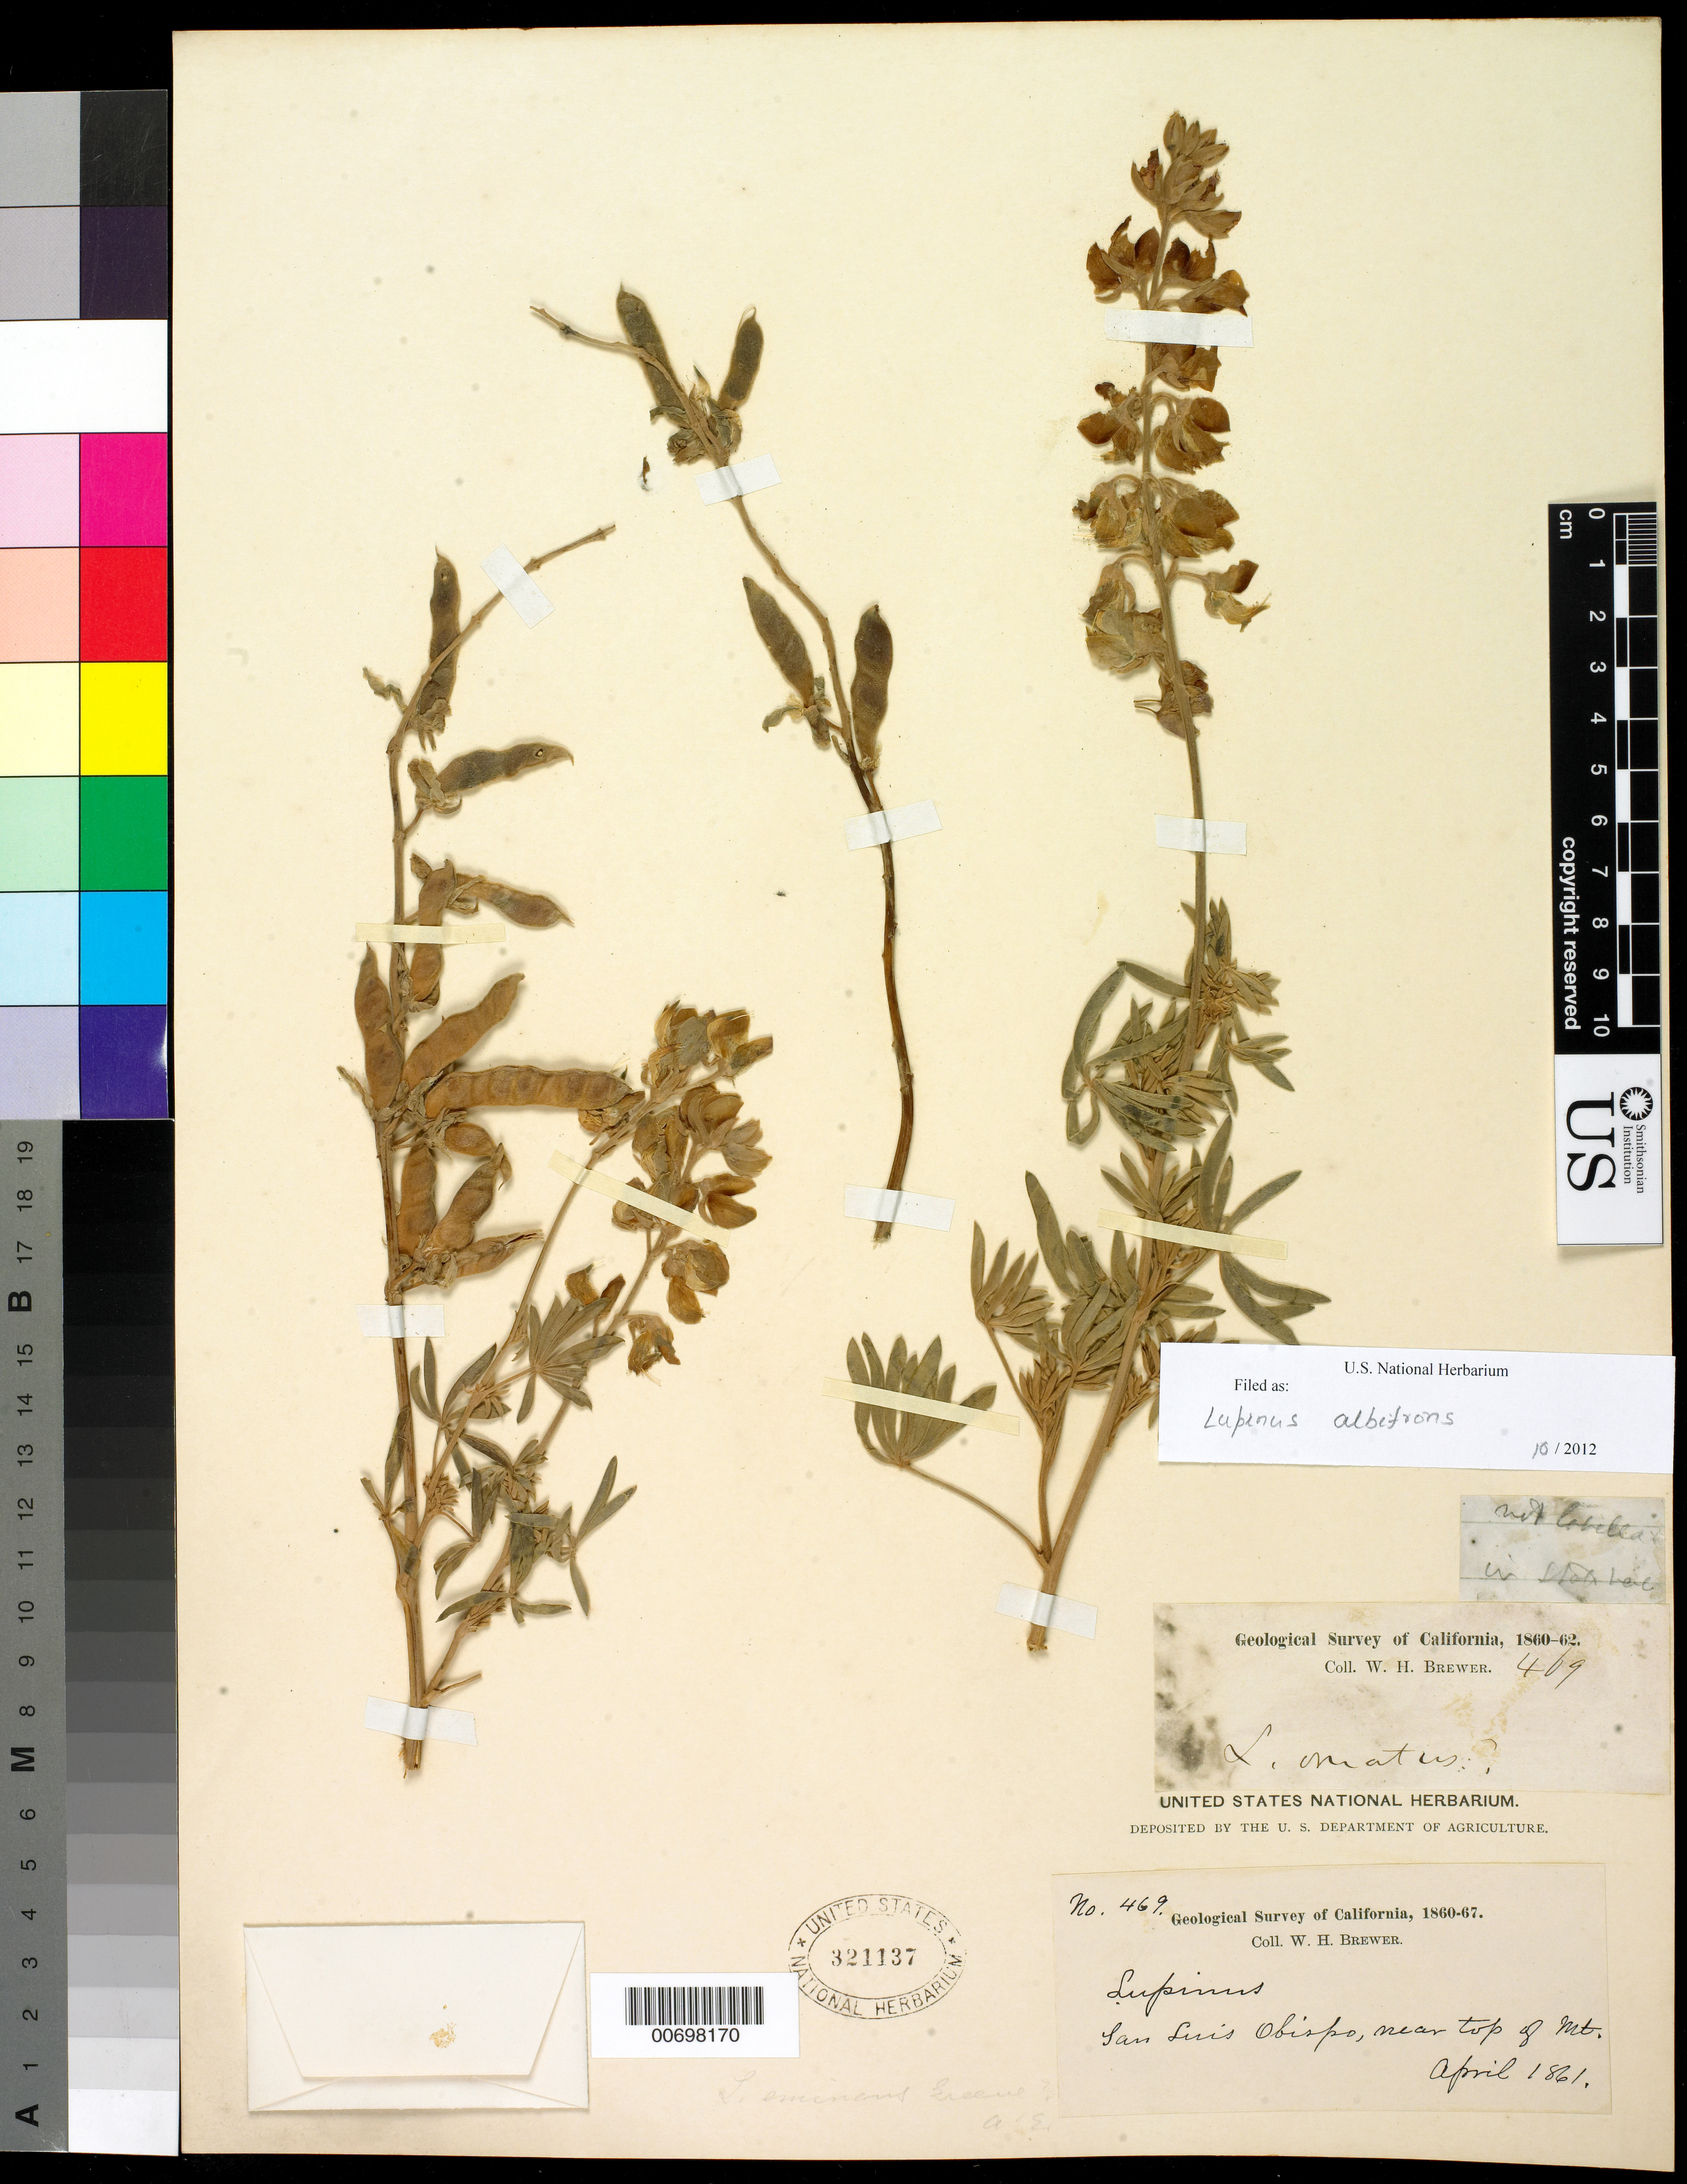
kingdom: Plantae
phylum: Tracheophyta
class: Magnoliopsida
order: Fabales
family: Fabaceae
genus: Lupinus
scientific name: Lupinus albifrons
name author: Benth.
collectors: W. H. Brewer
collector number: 469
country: United States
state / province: California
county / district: San Luis Obispo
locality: San Luis Obispo, near top of mt.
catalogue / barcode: US 321137